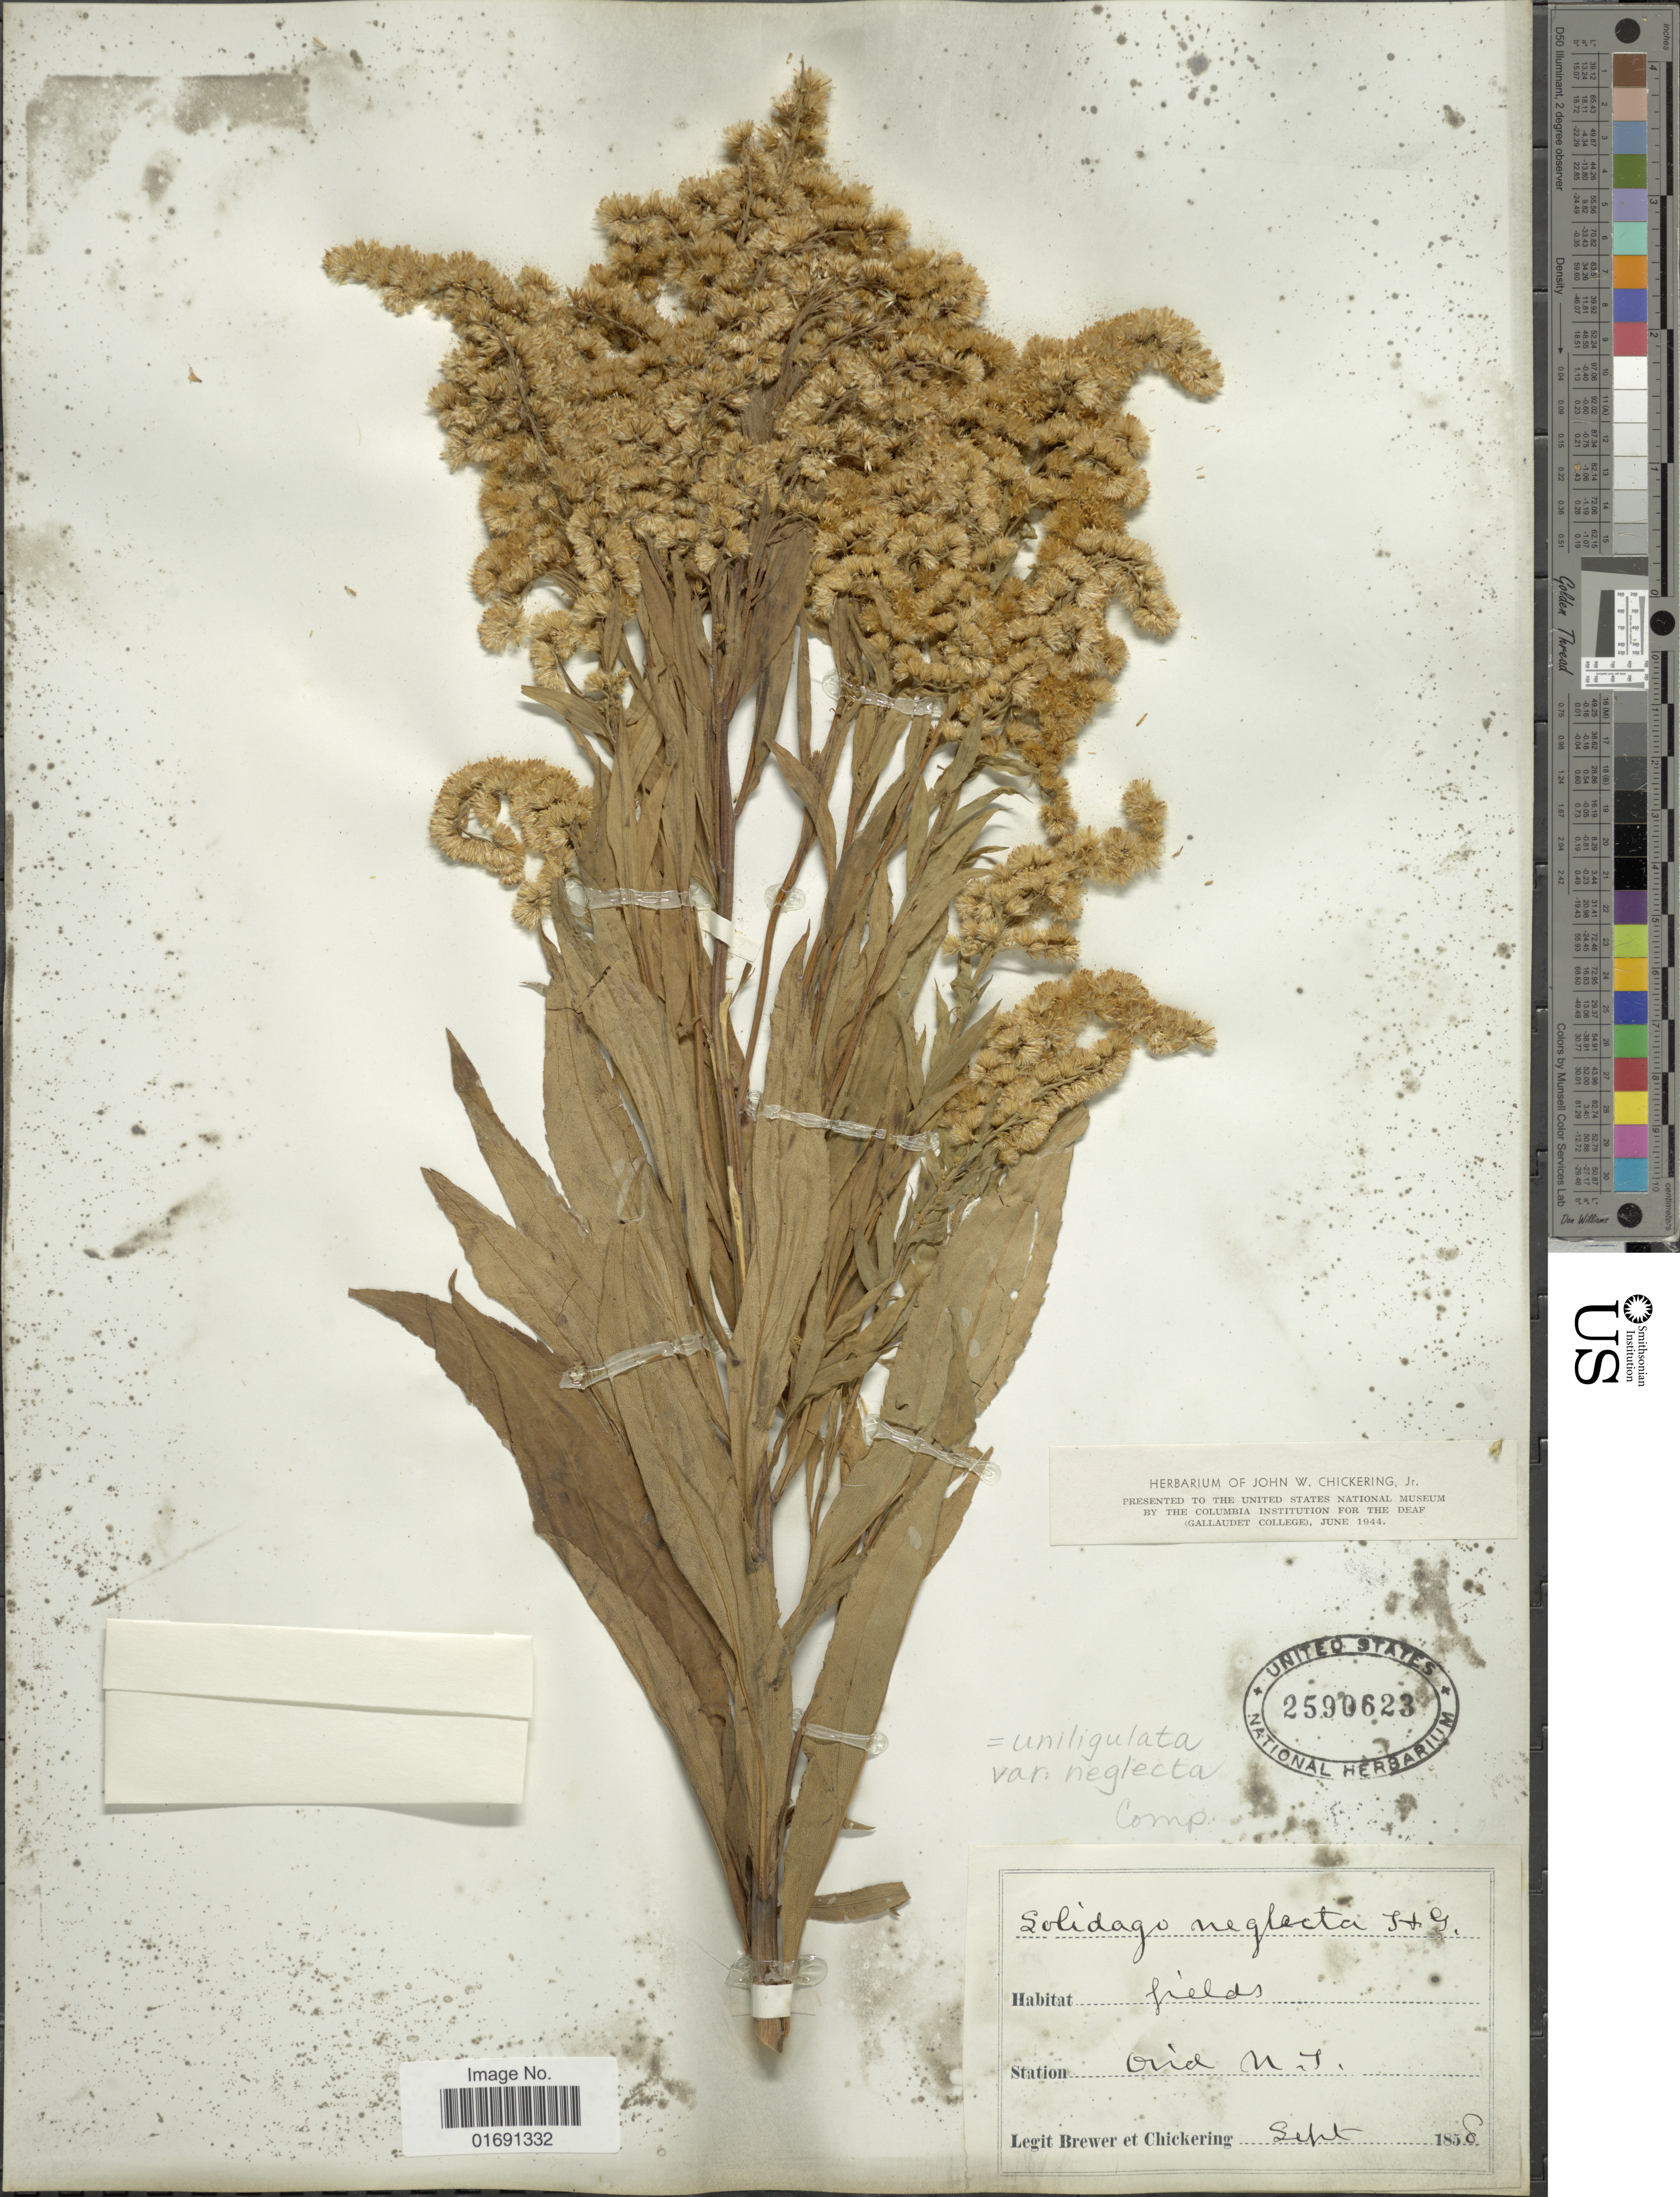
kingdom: Plantae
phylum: Tracheophyta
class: Magnoliopsida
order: Asterales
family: Asteraceae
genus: Solidago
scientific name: Solidago uniligulata var. neglecta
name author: Fernald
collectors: -. Brewer & -. Chickering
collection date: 1858-09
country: United States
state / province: New York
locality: Ovid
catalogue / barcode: US 2590623